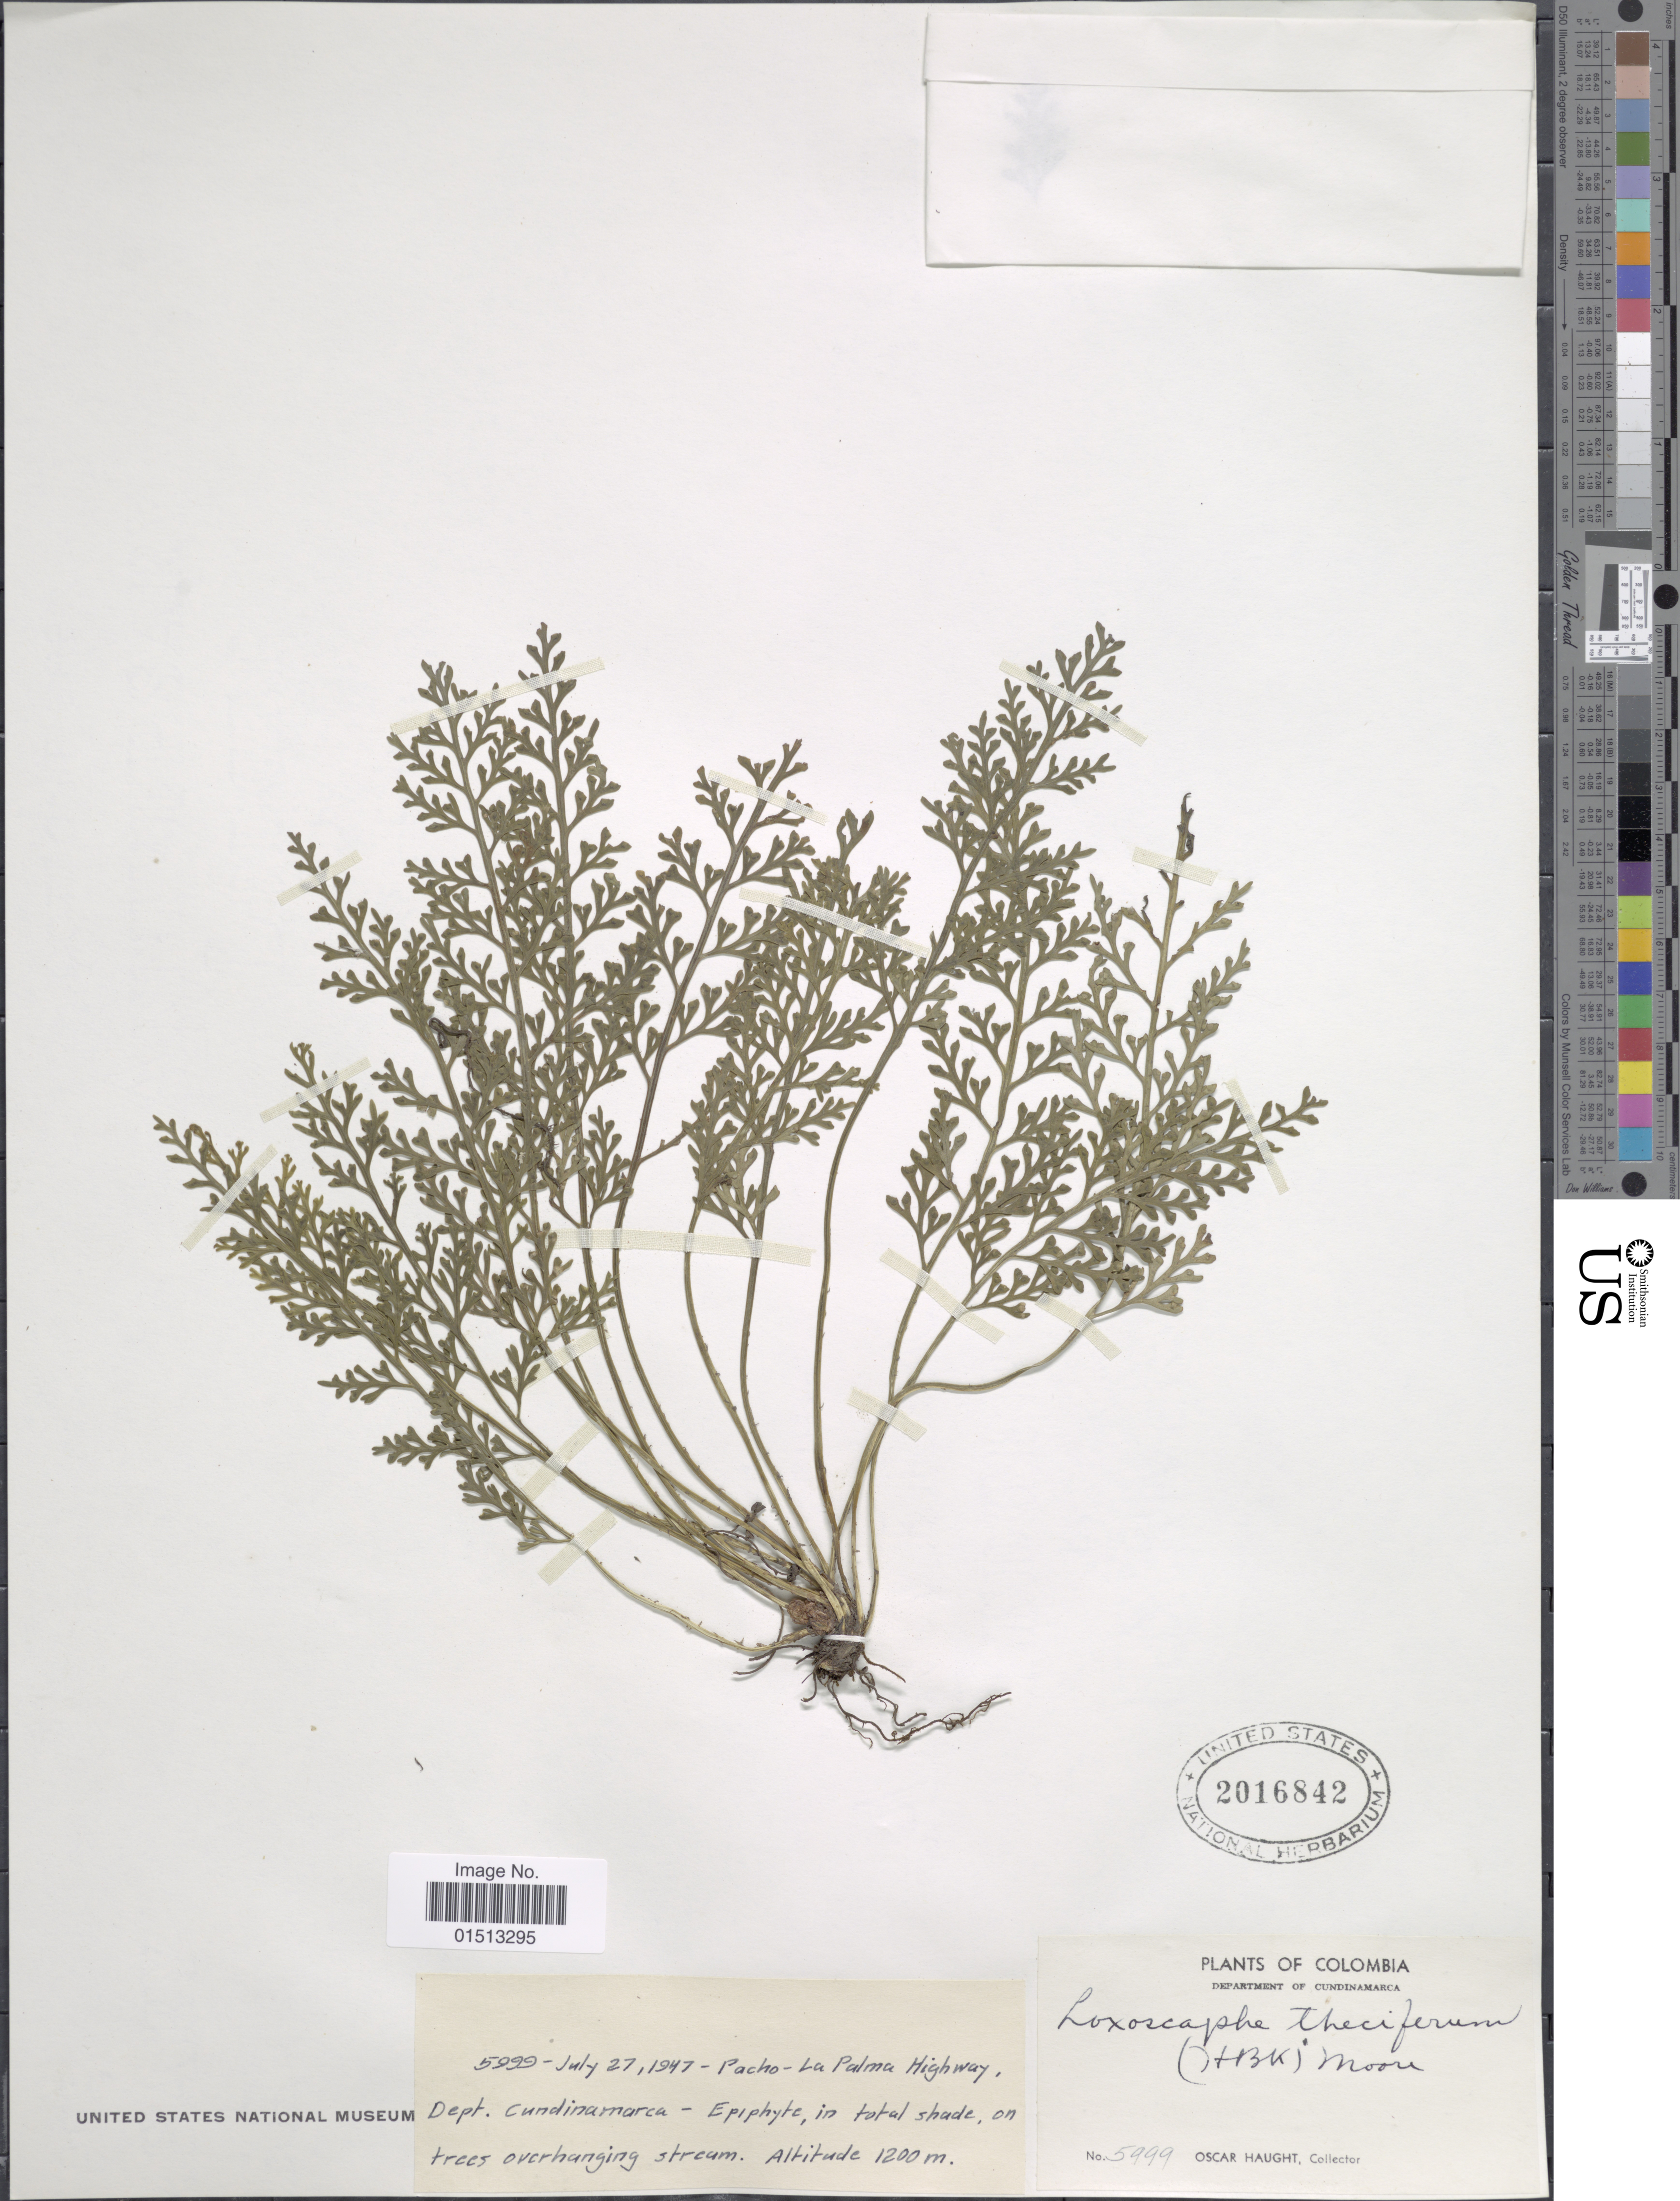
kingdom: Plantae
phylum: Tracheophyta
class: Polypodiopsida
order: Polypodiales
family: Aspleniaceae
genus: Asplenium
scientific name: Asplenium theciferum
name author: (Kunth) Mett.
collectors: O. L. Haught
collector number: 5999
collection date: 1947-07-27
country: Colombia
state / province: Cundinamarca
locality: Pachp-La Palma Highway.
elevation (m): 1200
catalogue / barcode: US 2016842